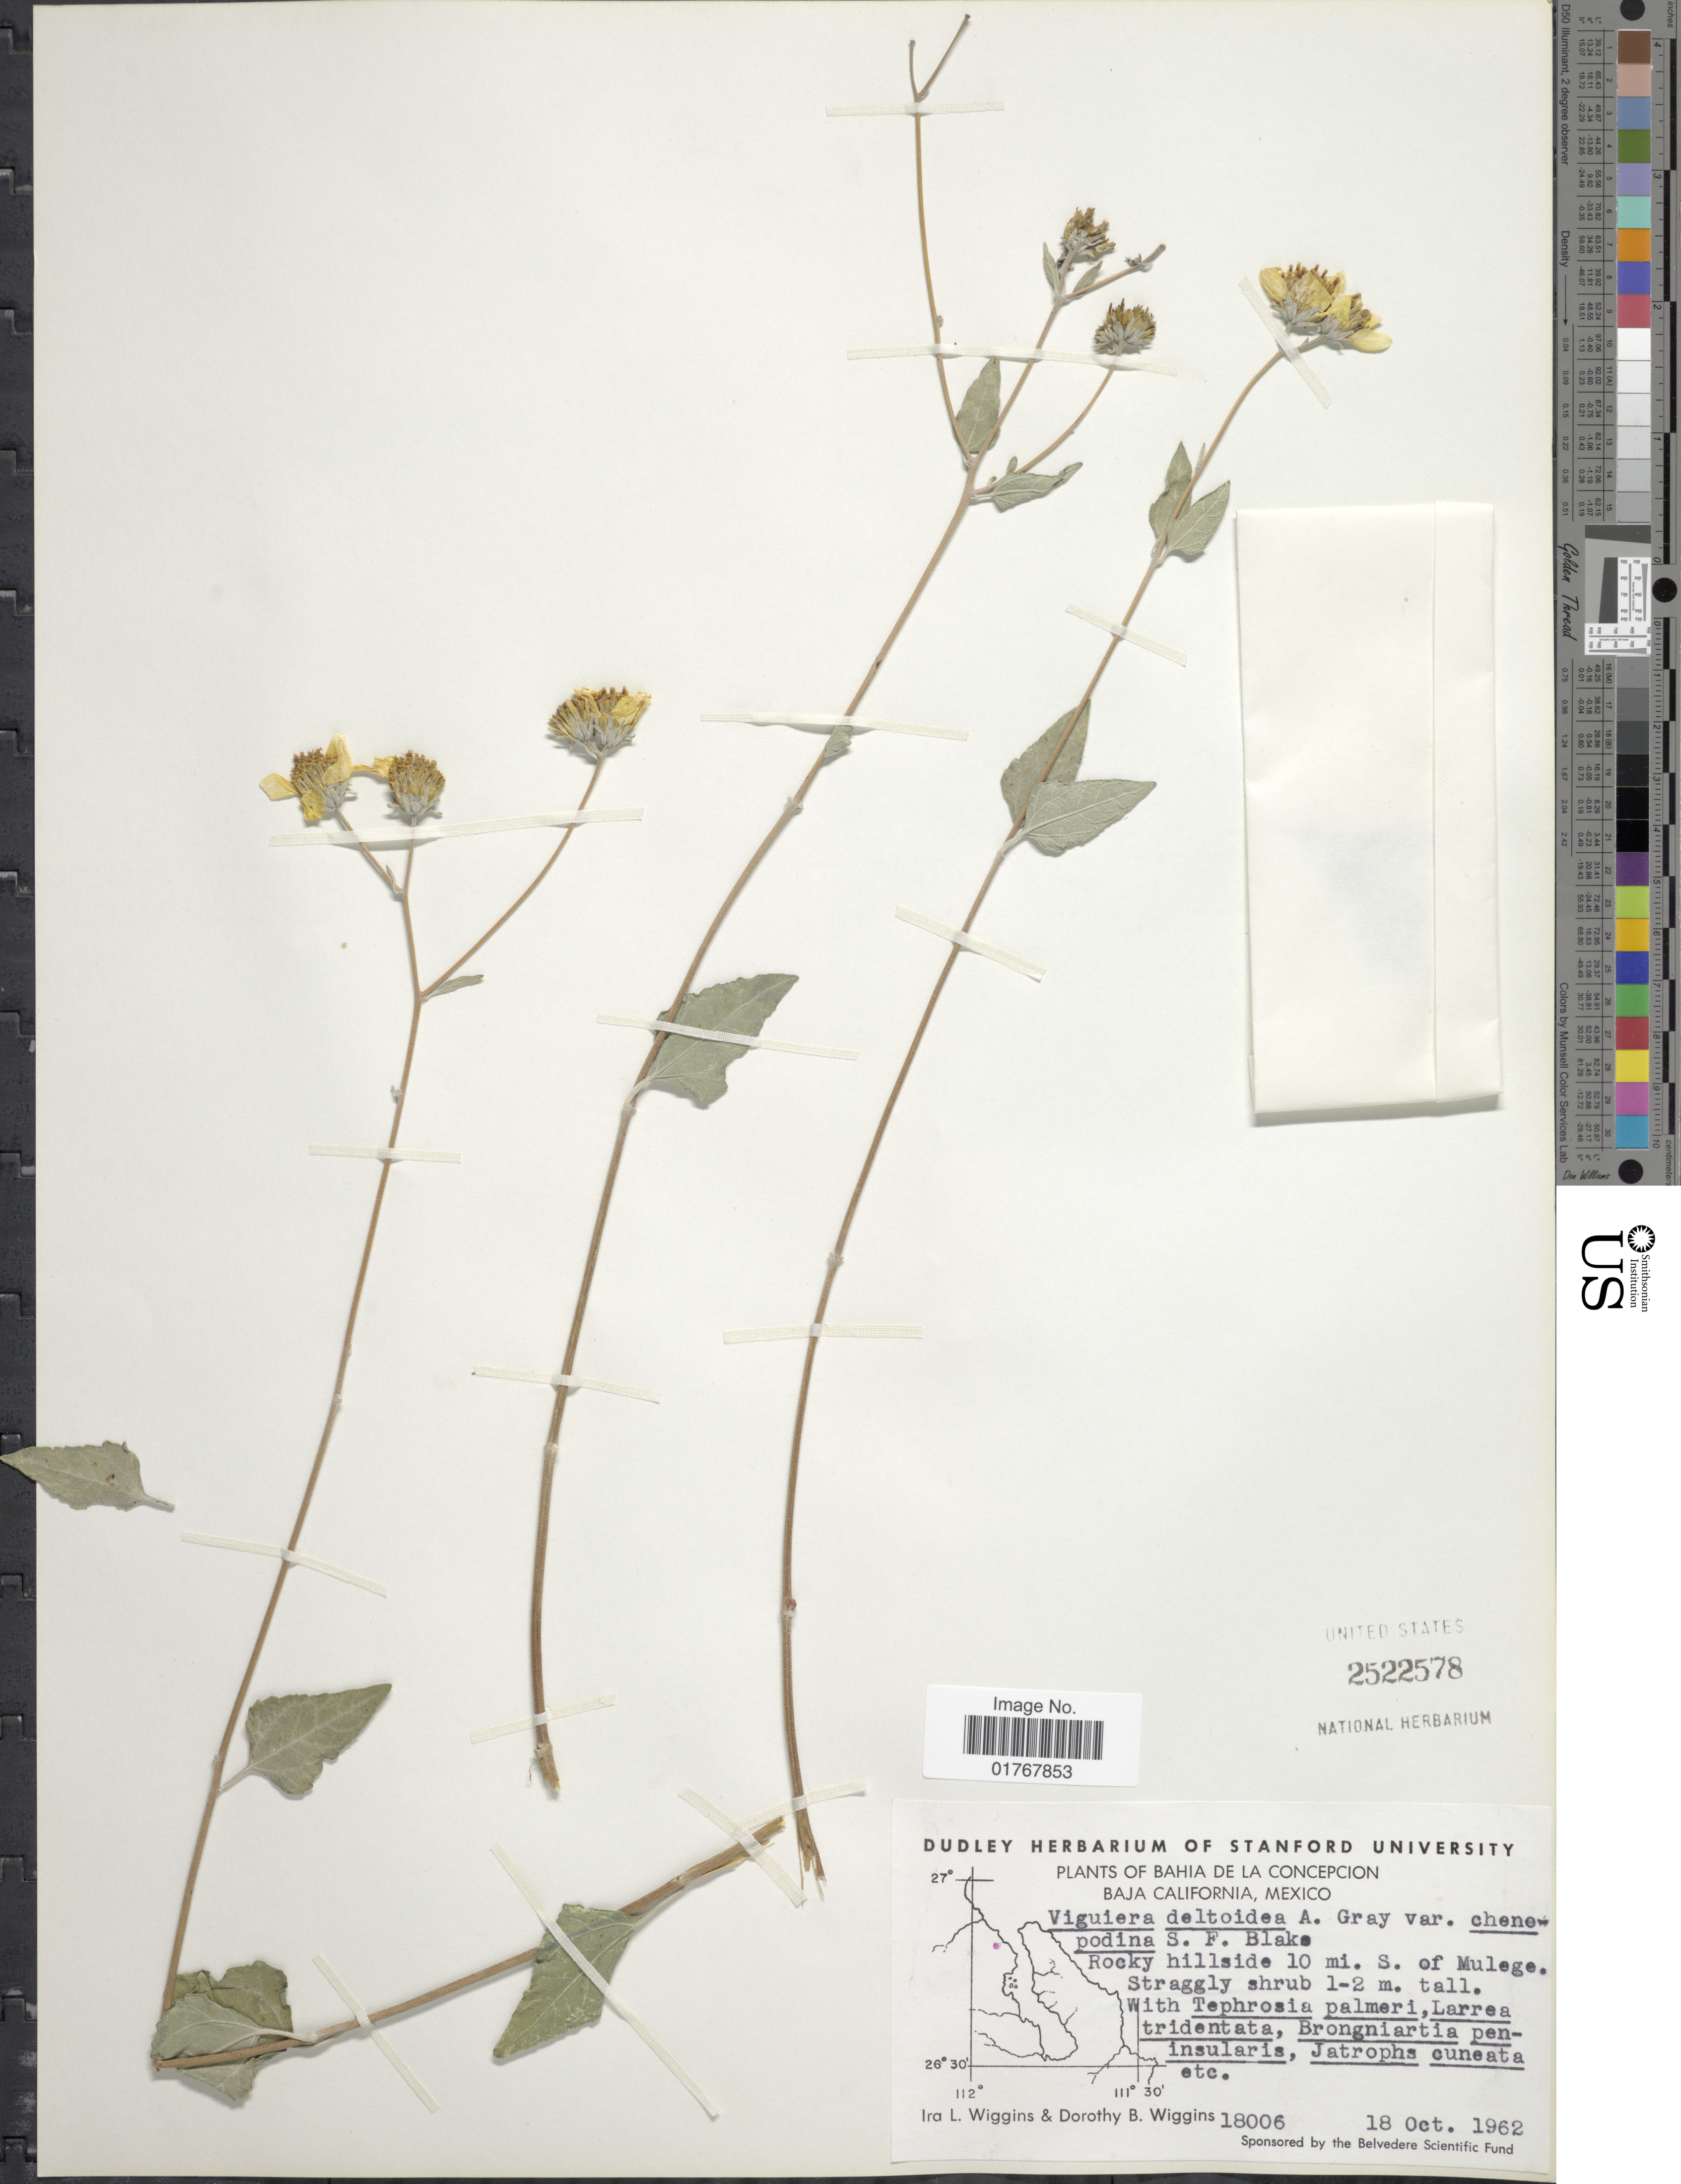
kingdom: Plantae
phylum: Tracheophyta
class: Magnoliopsida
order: Asterales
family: Asteraceae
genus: Viguiera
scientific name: Viguiera deltoidea var. chenopodina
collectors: I. L. Wiggins & D. B. Wiggins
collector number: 18006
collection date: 1962-10-18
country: Mexico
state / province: Baja California Sur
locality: Bahia de la Concepcion, Rocky hillside 10 mi S of Mulege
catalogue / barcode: US 2522578